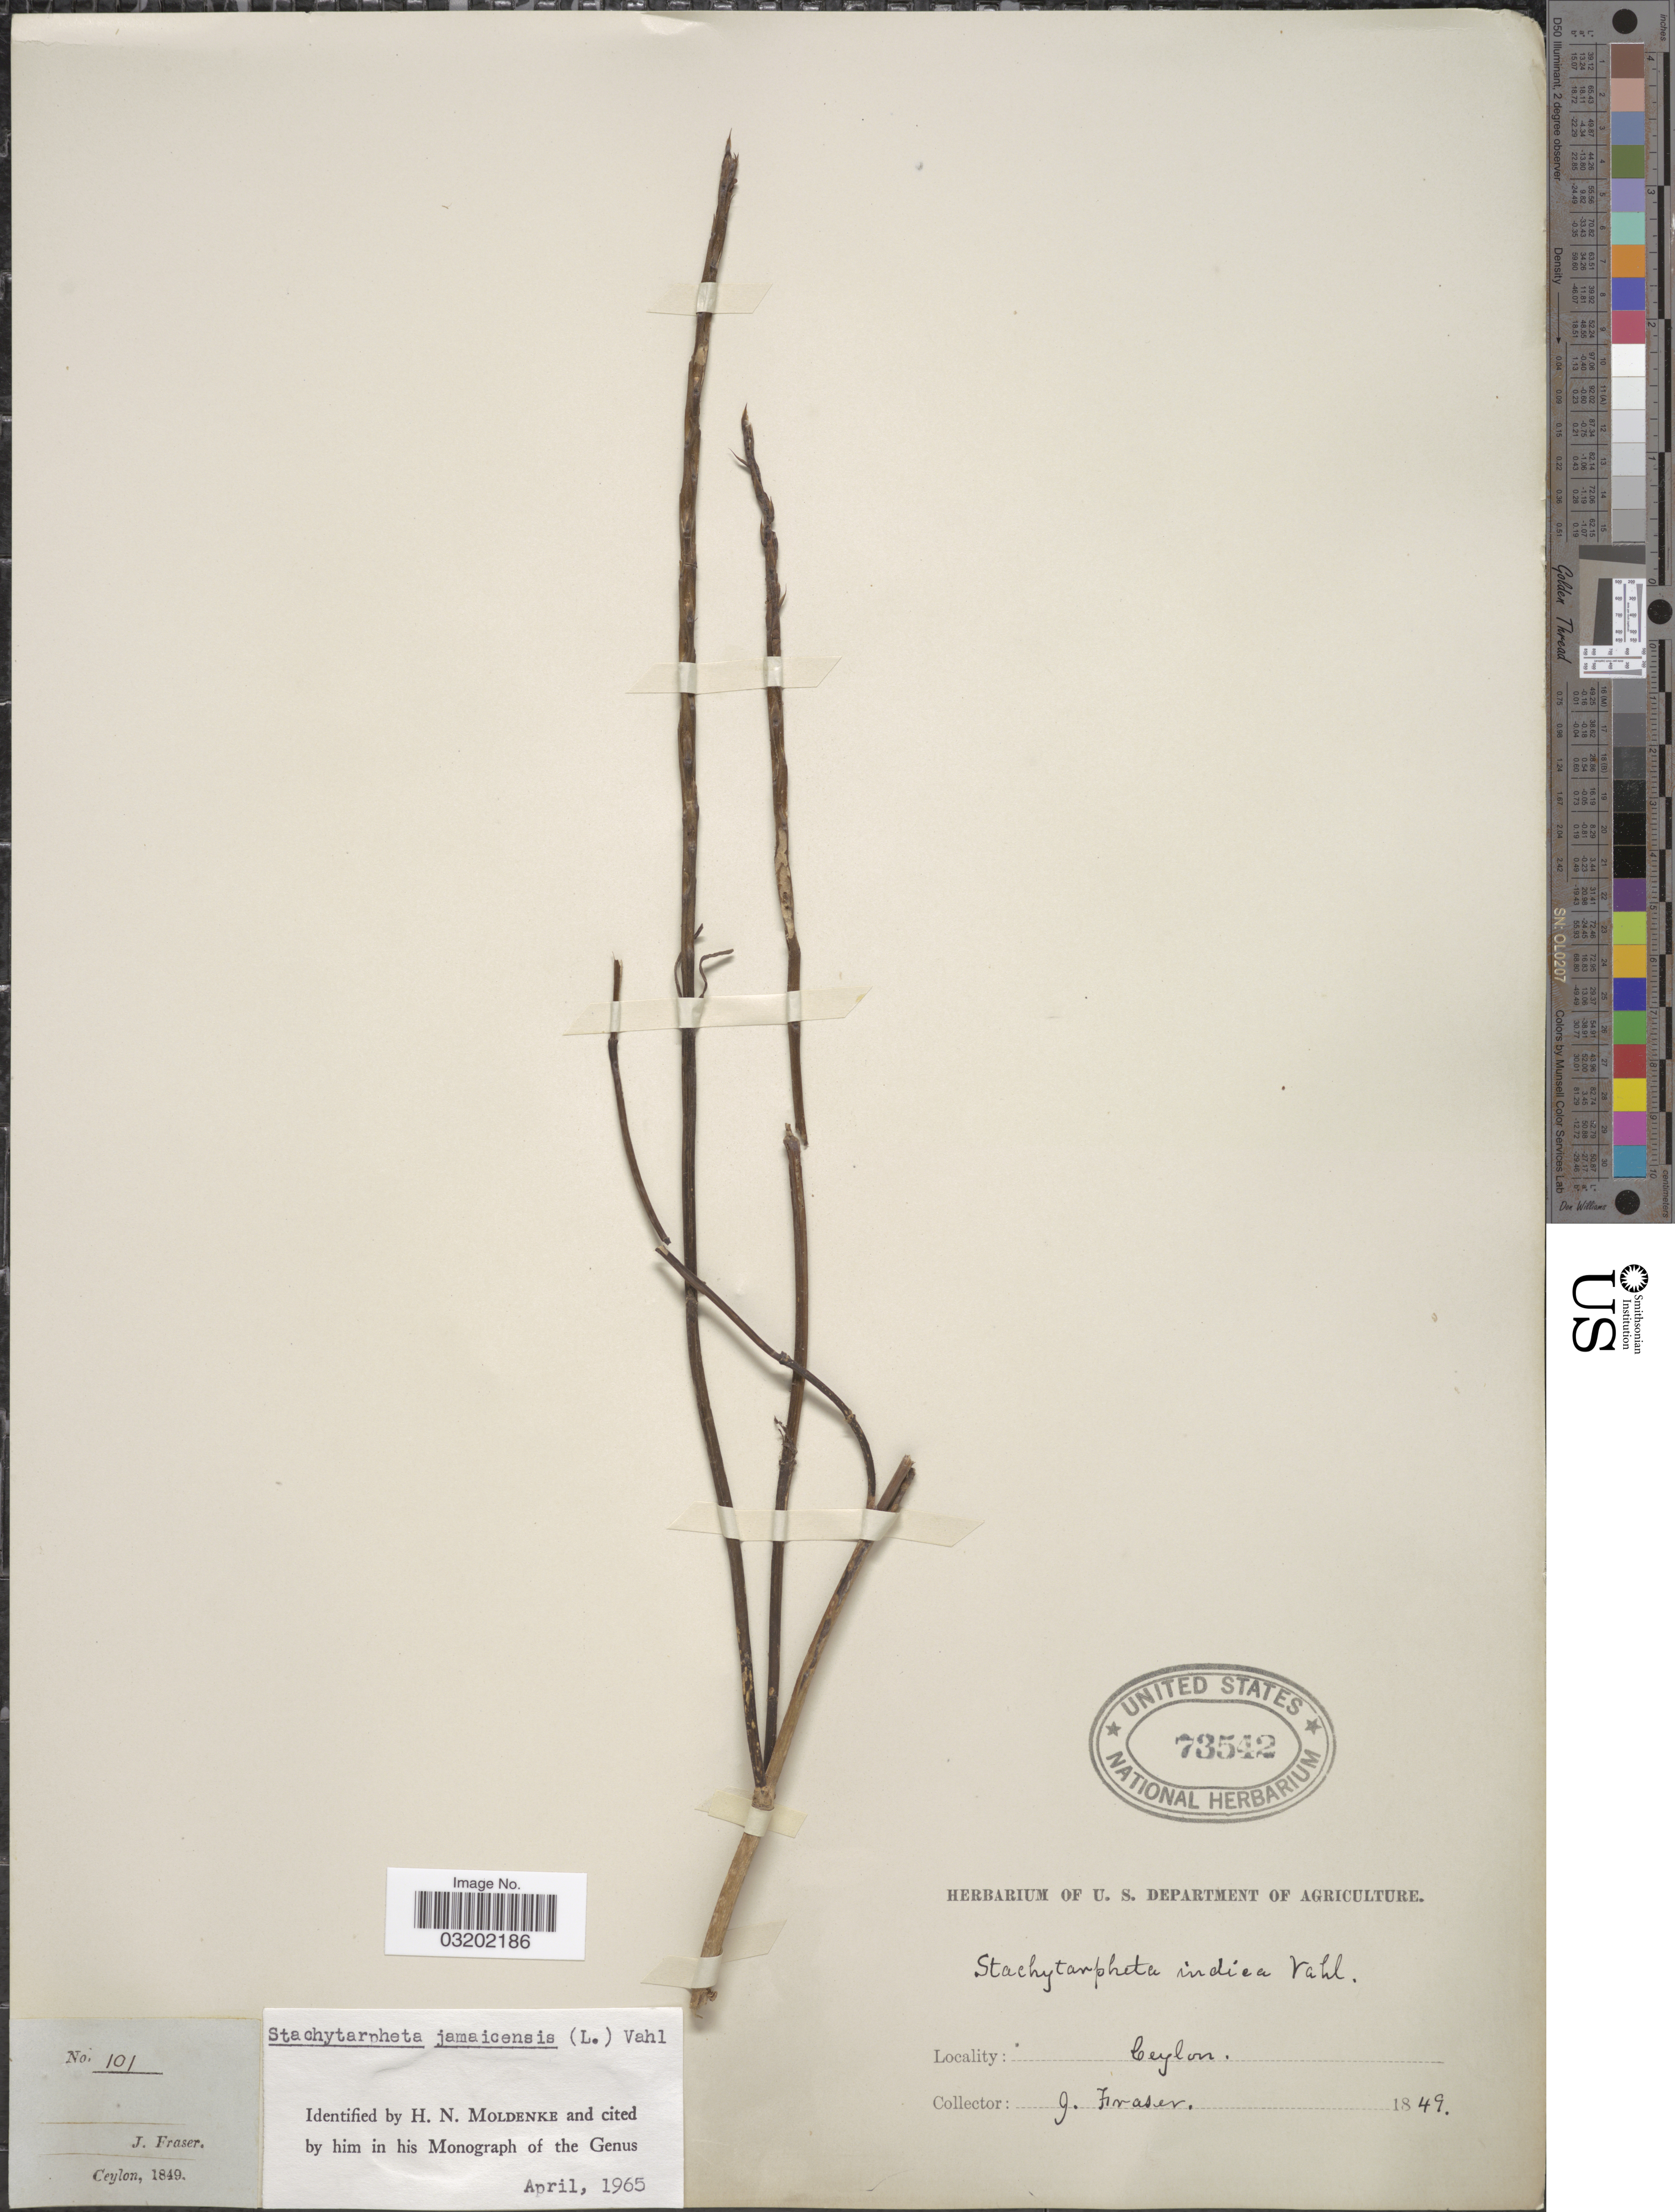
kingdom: Plantae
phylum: Tracheophyta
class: Magnoliopsida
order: Lamiales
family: Verbenaceae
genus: Stachytarpheta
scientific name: Stachytarpheta jamaicensis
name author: (L.) Vahl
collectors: J. Fraser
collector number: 101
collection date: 1849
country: Sri Lanka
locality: Ceylon.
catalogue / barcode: US 73542